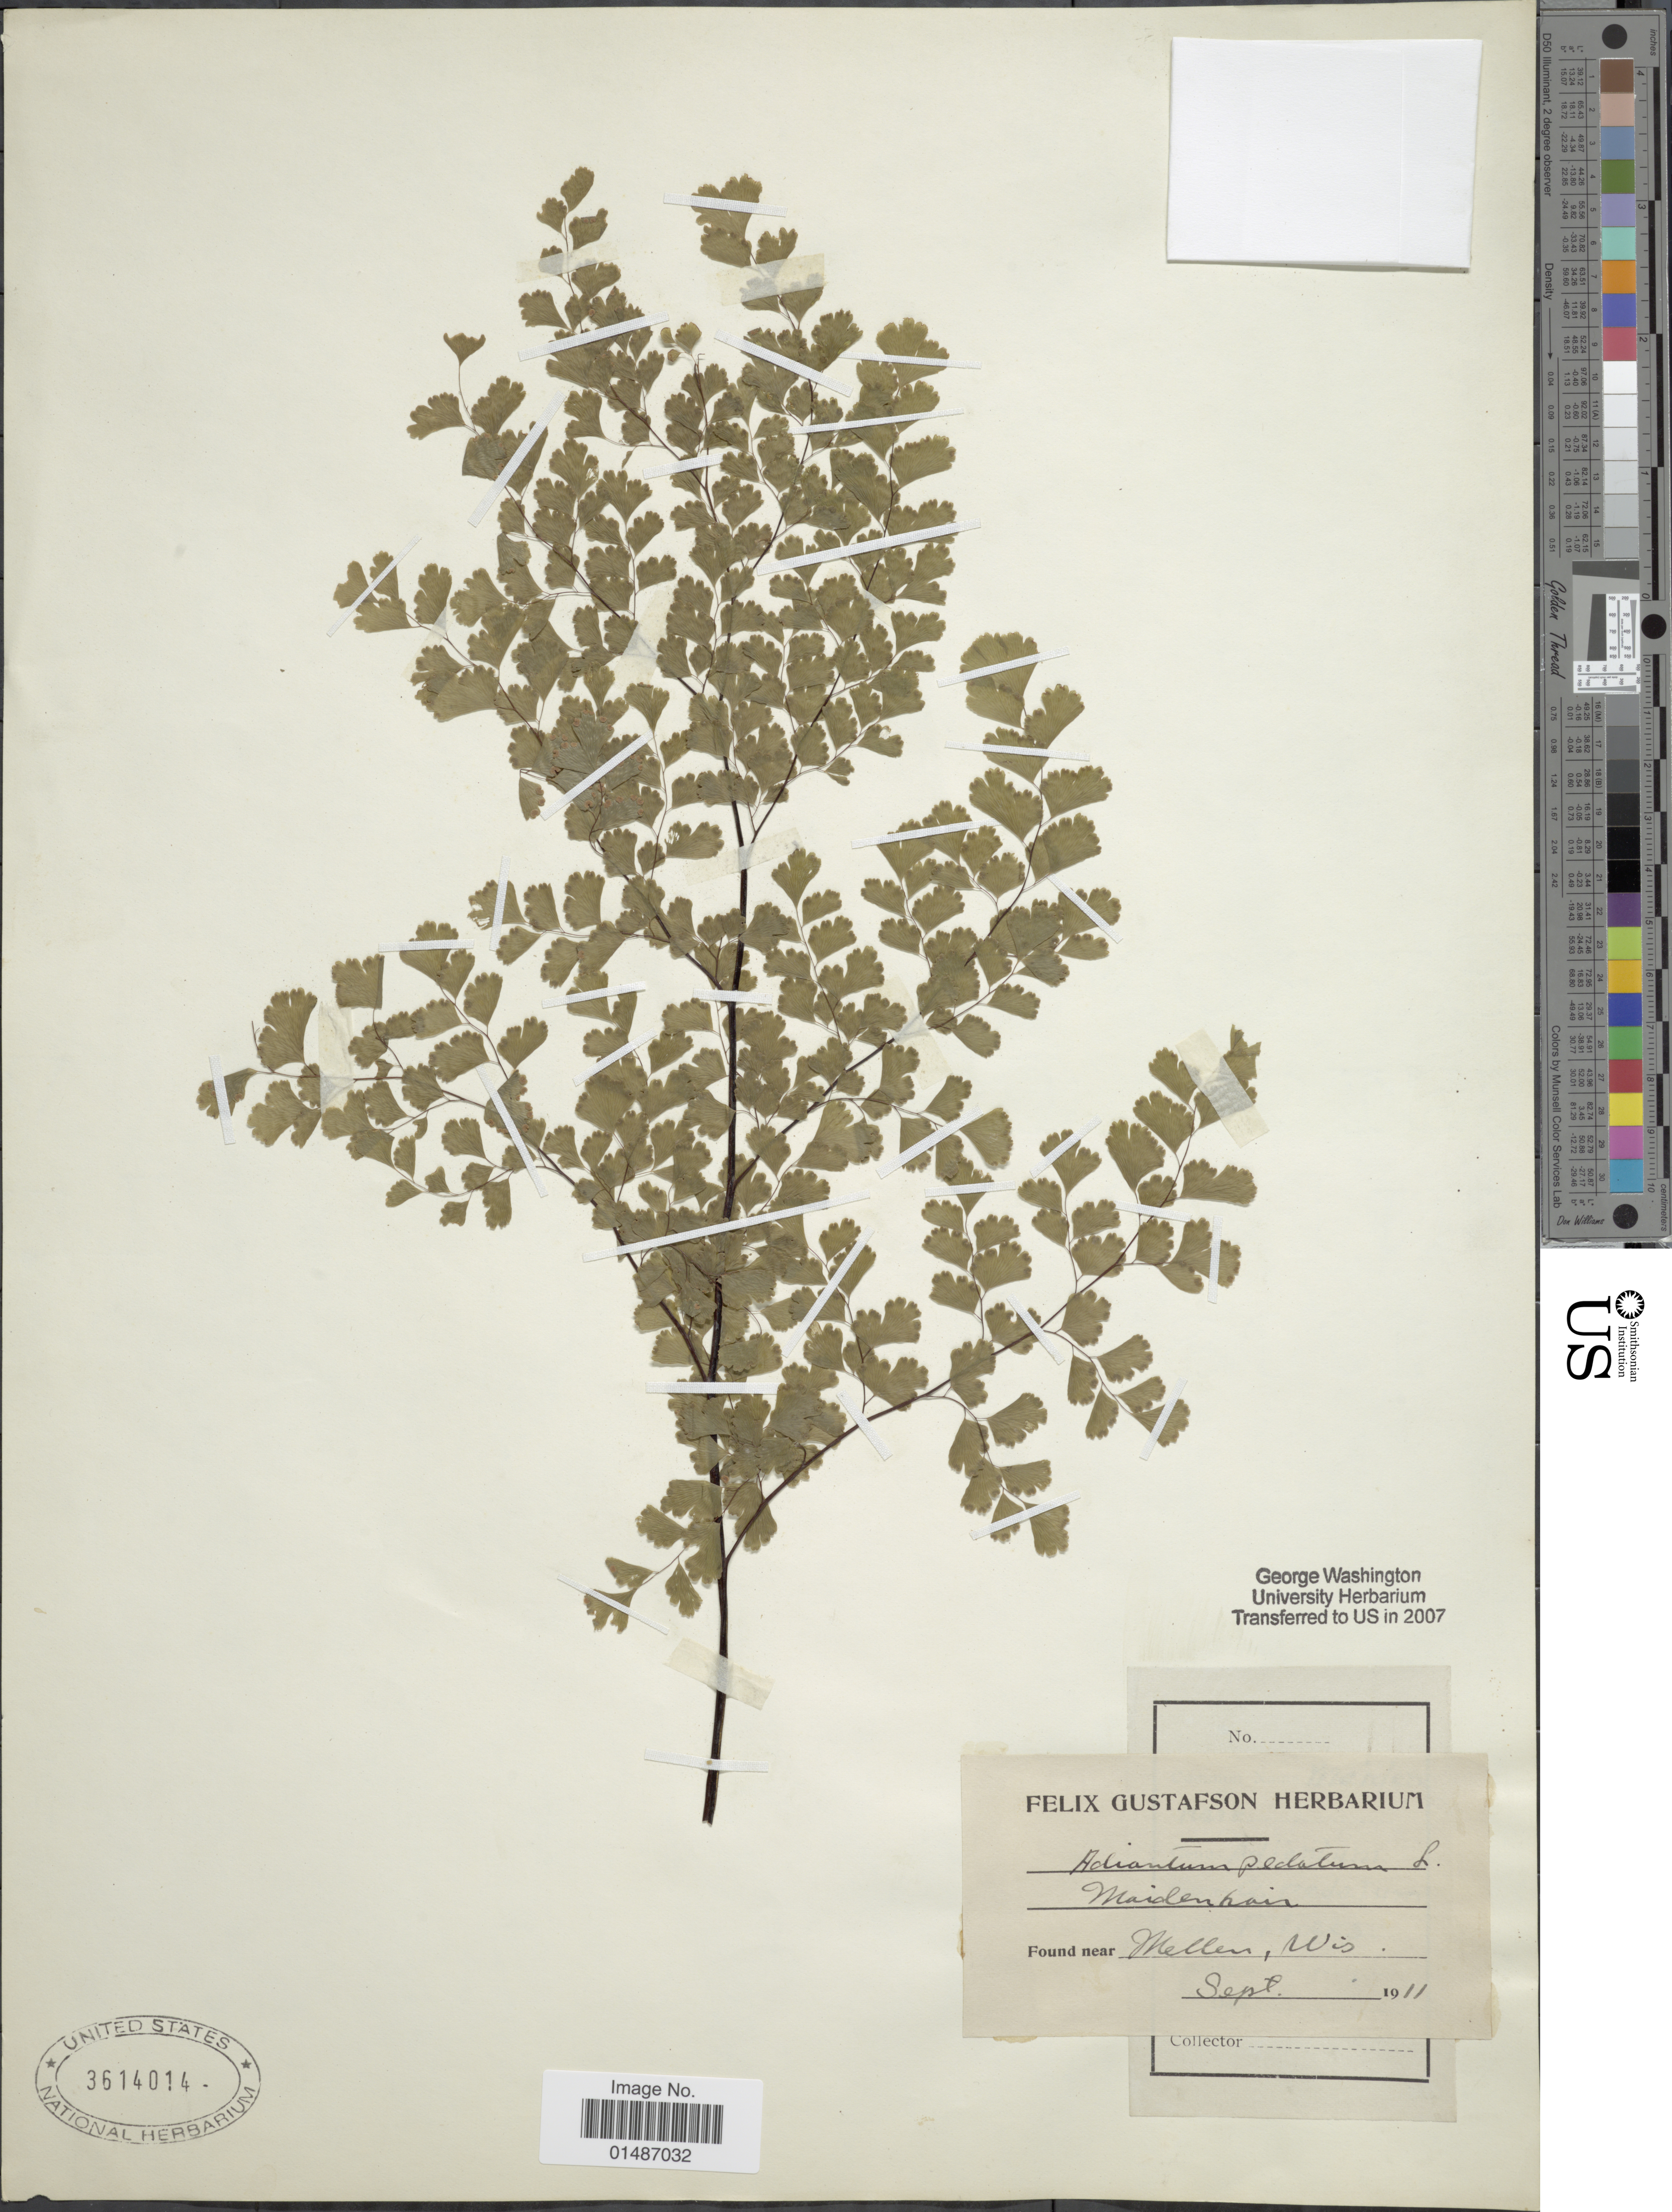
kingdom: Plantae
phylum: Tracheophyta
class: Polypodiopsida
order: Polypodiales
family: Pteridaceae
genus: Adiantum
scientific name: Adiantum pedatum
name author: L.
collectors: ex herb. Felix Gustafson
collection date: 1911-09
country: United States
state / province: Wisconsin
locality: Maidenhair, Mellen.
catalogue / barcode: US 3614014